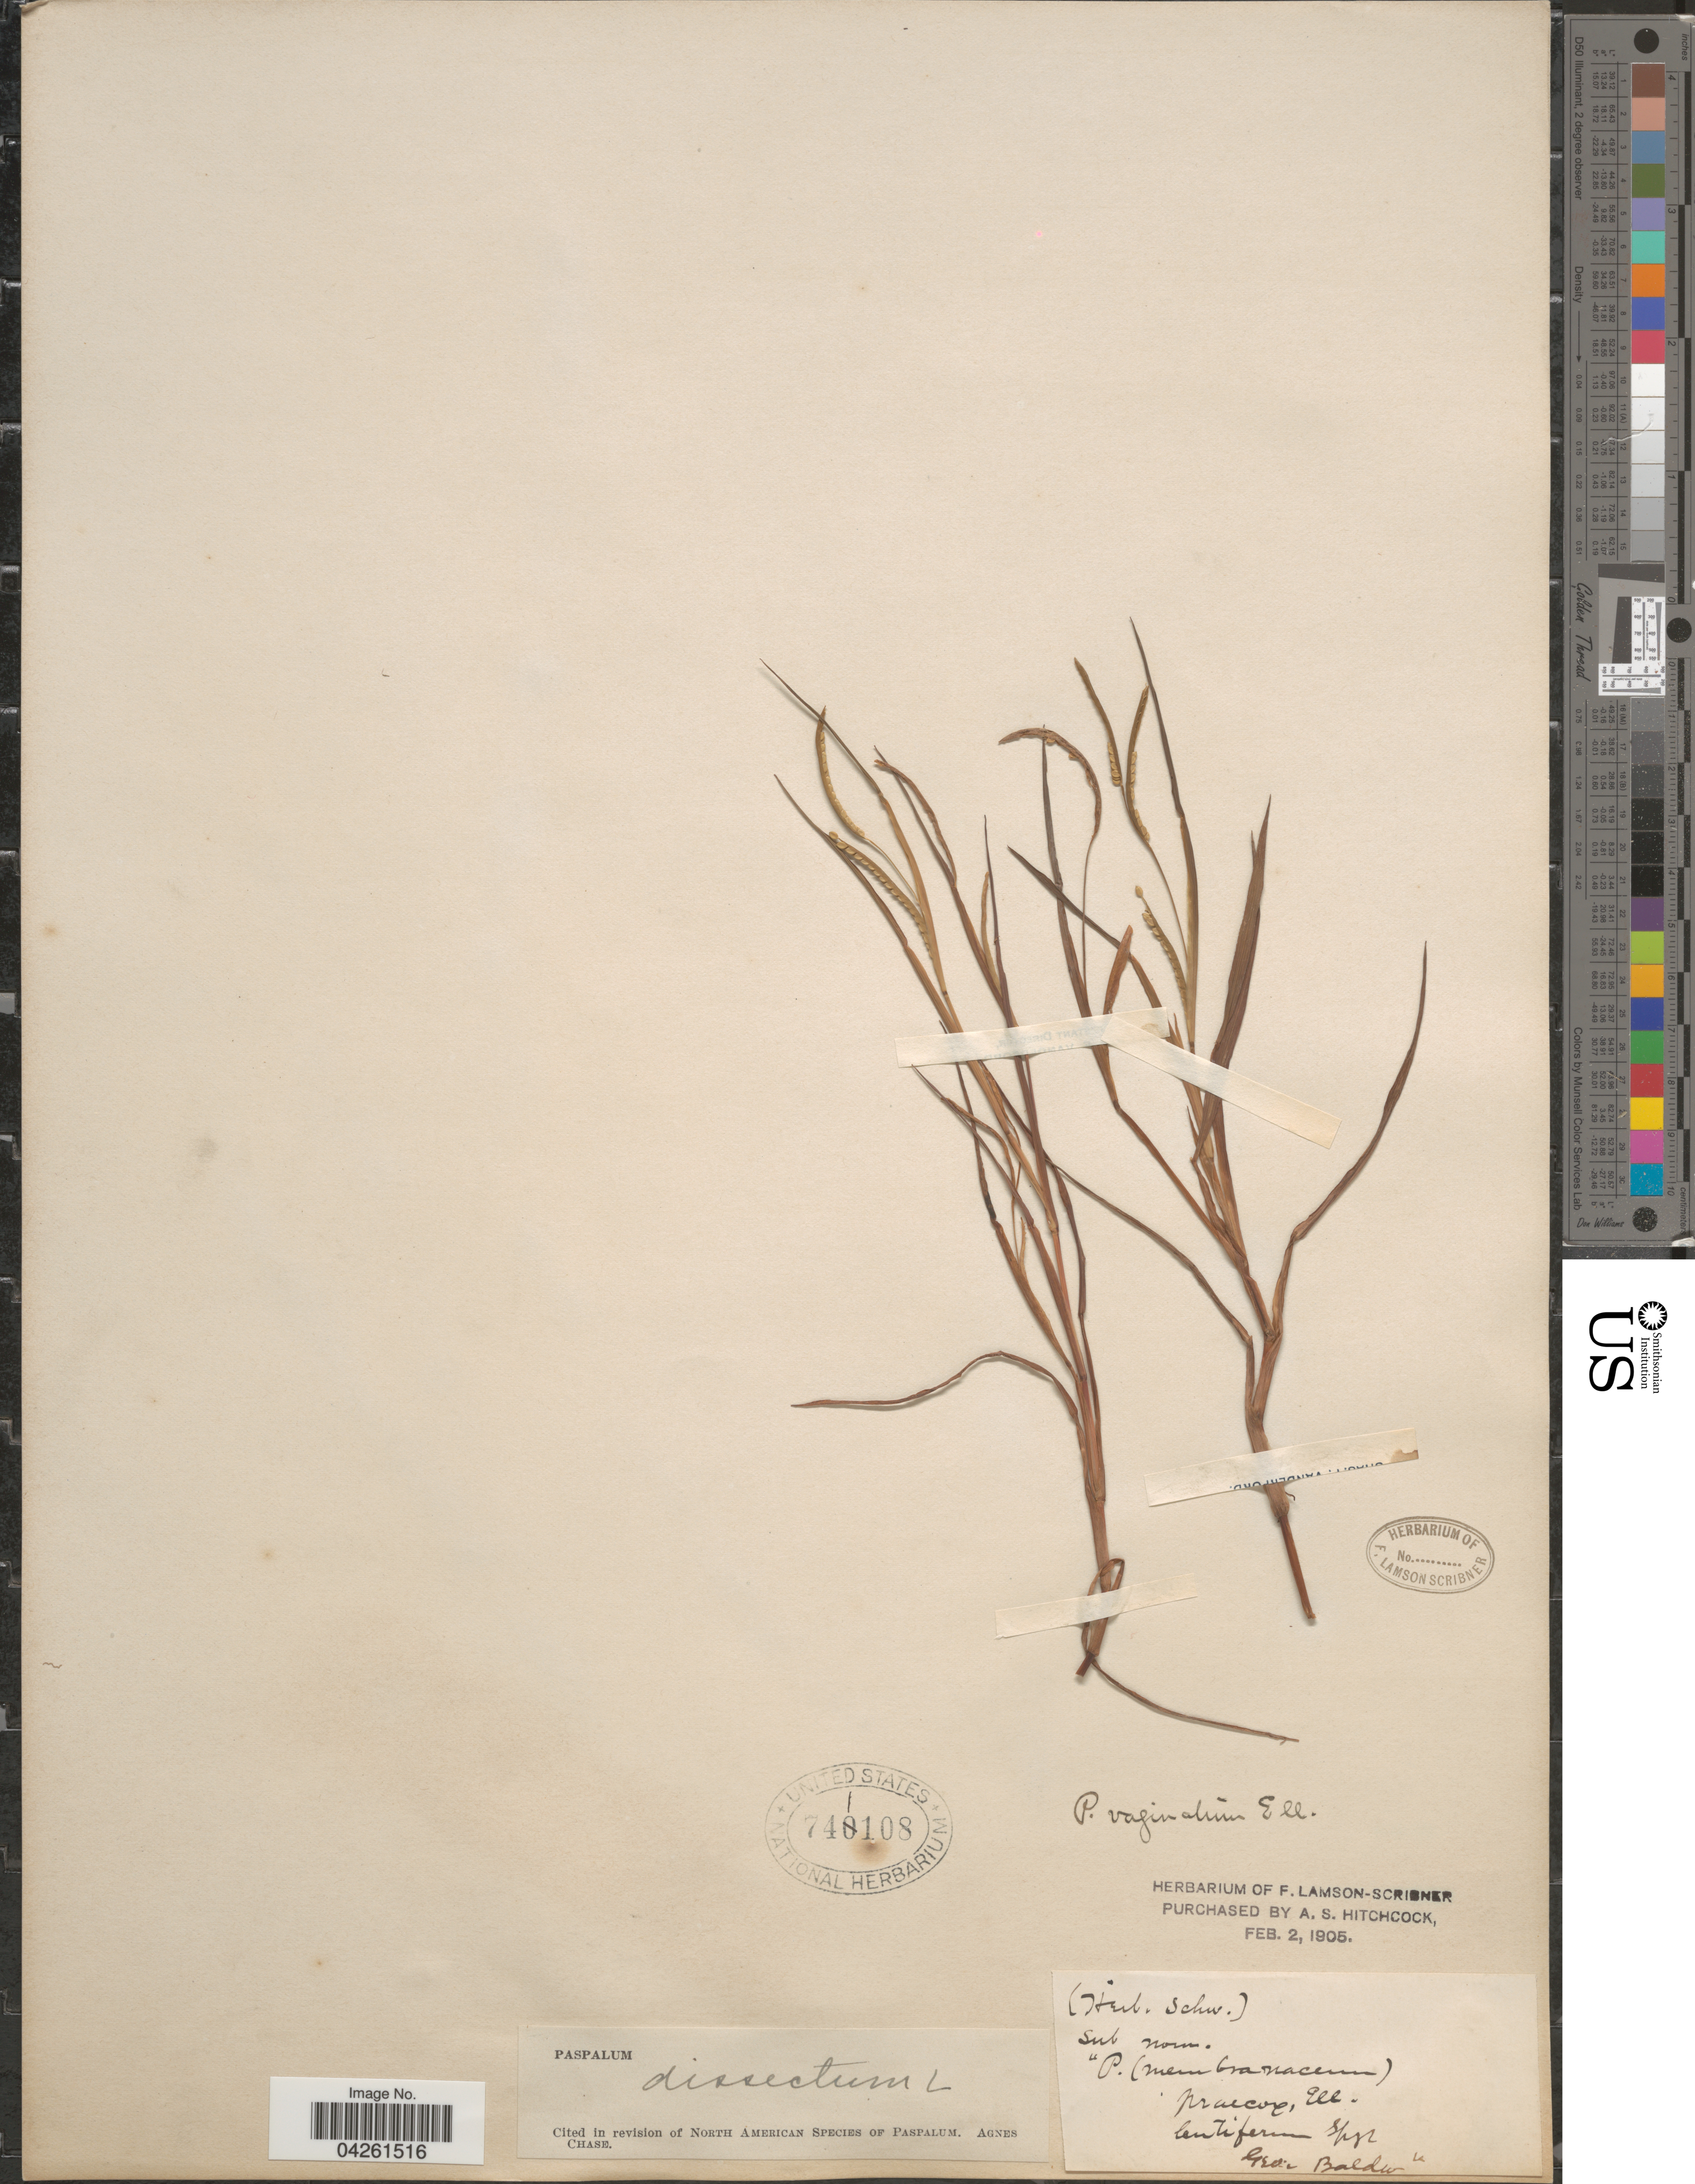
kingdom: Plantae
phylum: Tracheophyta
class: Liliopsida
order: Poales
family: Poaceae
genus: Paspalum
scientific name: Paspalum dissectum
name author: (L.) L.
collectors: ex herb. F. Lamson Scribner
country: United States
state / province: Georgia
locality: Centiferon [interpreted] Spgs. Baldw Co.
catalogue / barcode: US 741108